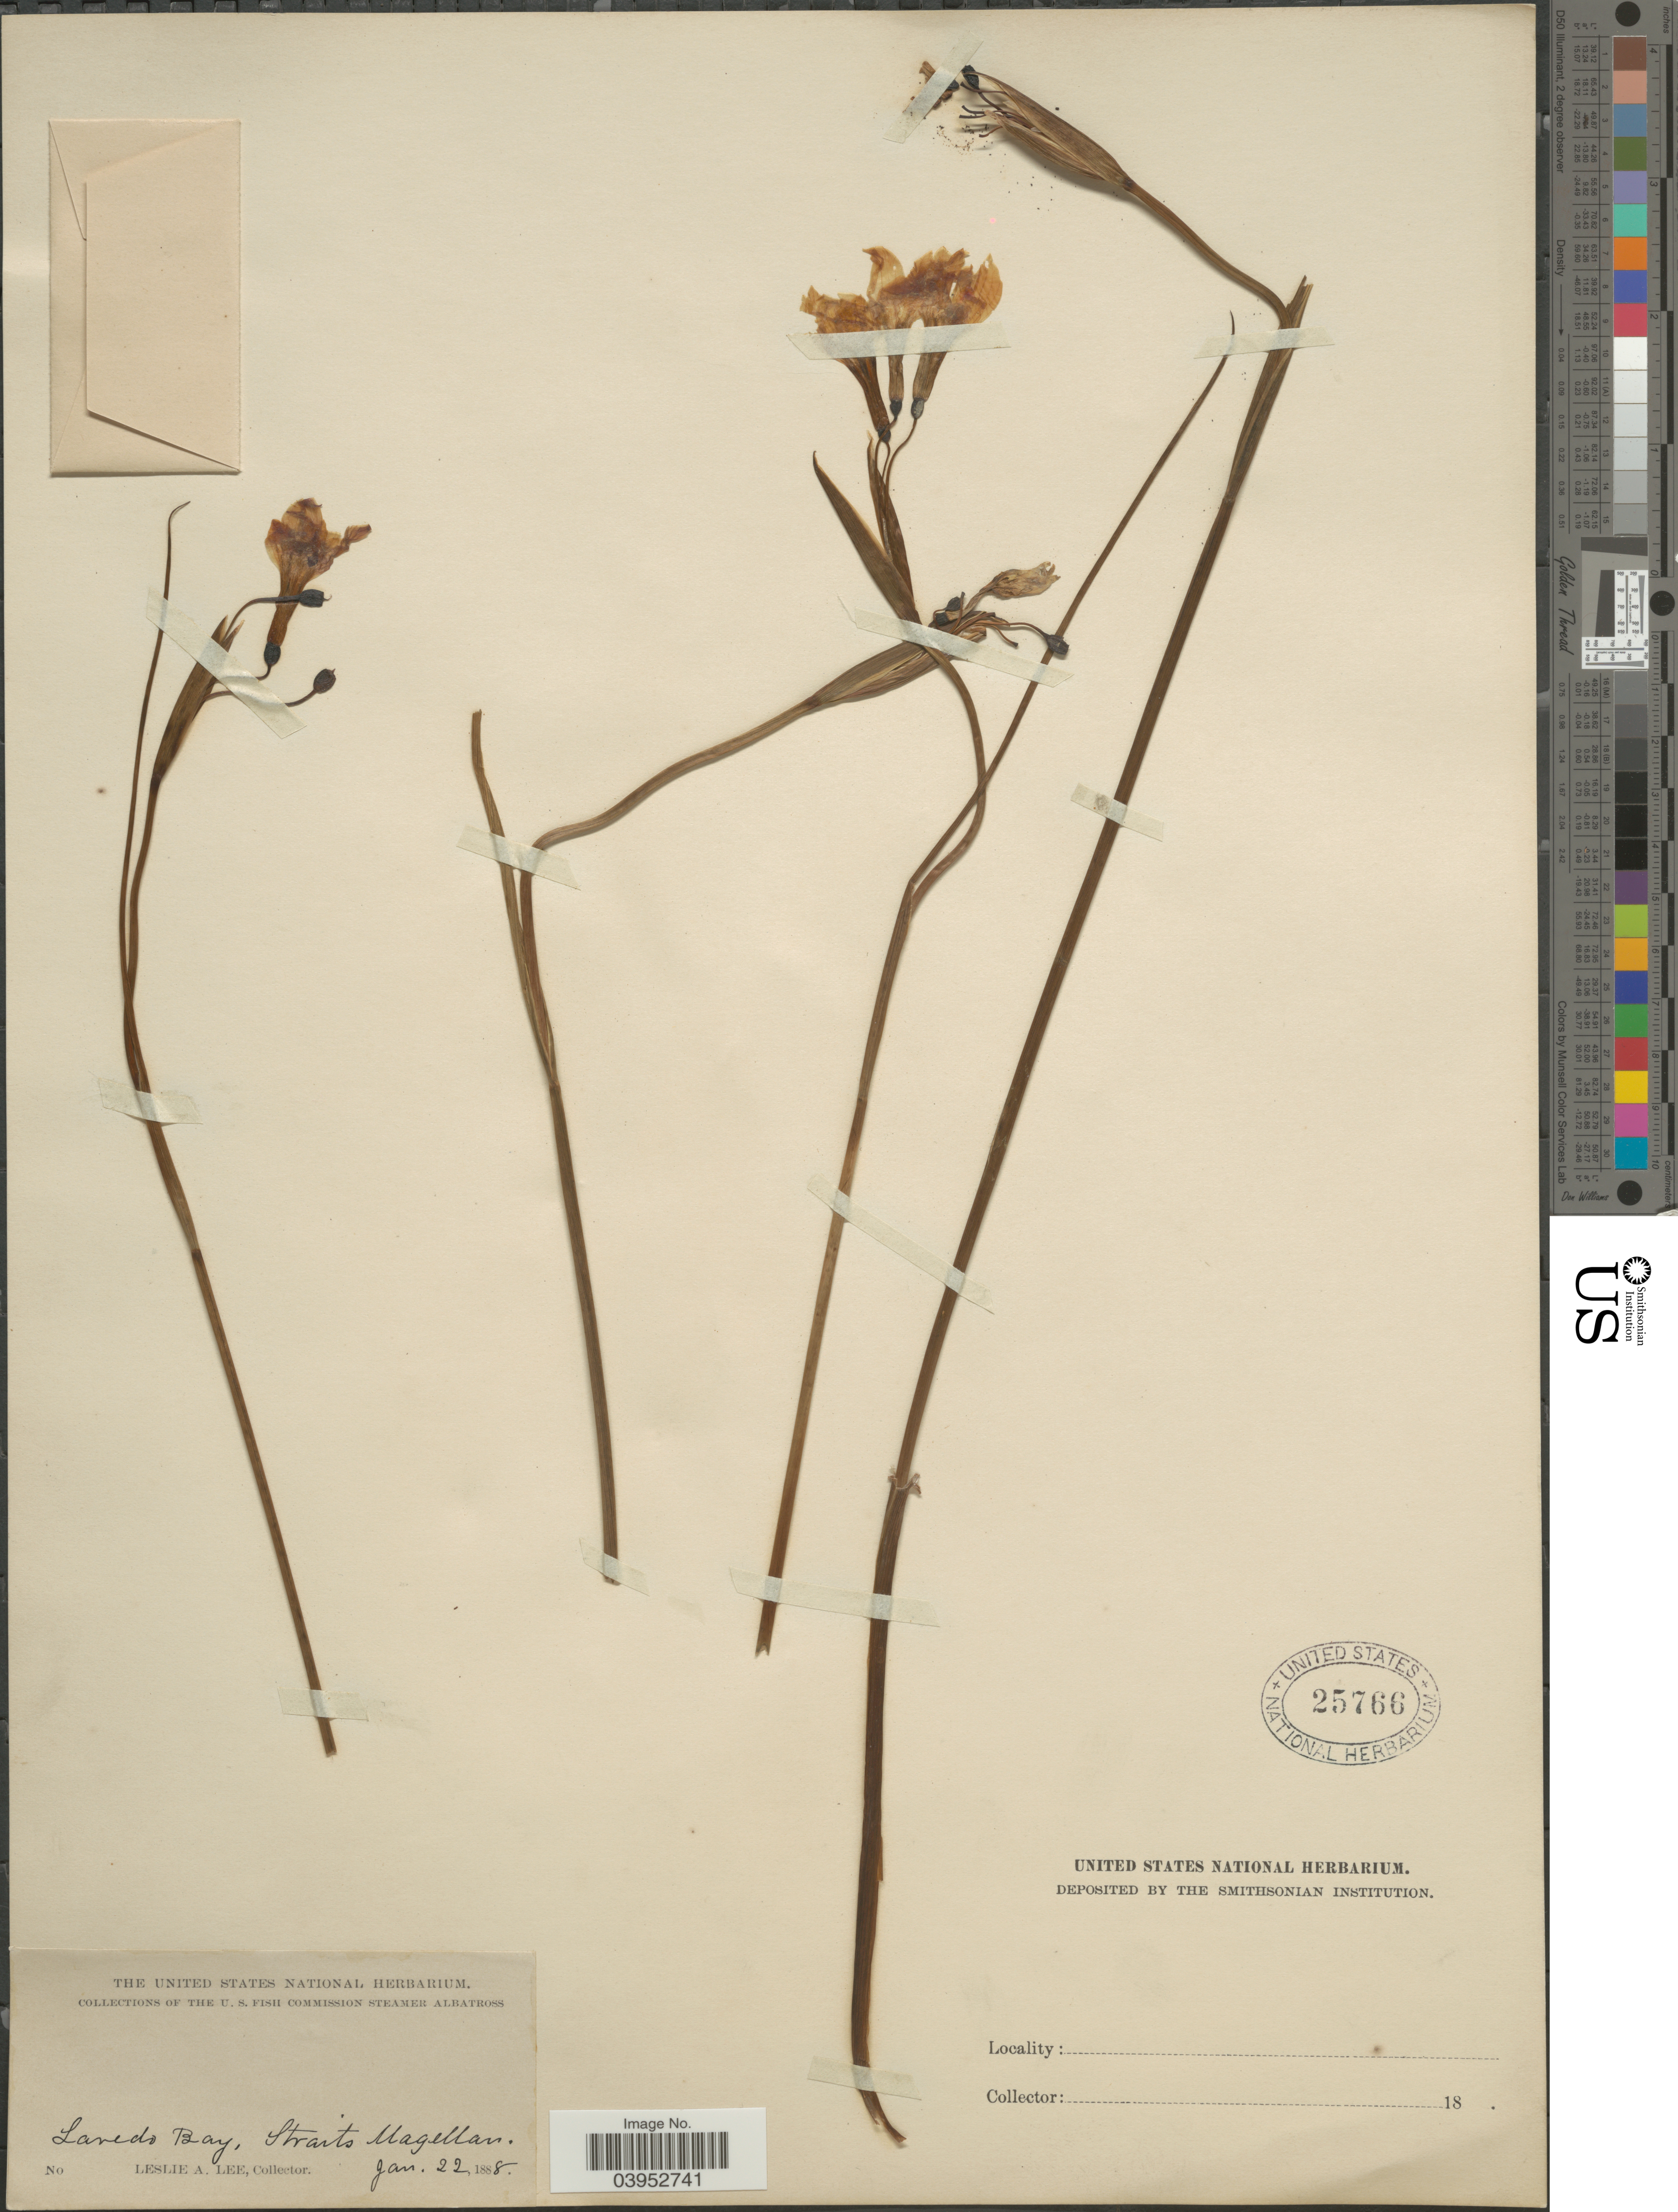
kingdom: Plantae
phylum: Tracheophyta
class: Liliopsida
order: Asparagales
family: Iridaceae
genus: Sisyrinchium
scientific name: Sisyrinchium sp.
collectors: L. Lee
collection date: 1888-01-22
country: Chile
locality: Laredo Bay, Straits Magellan.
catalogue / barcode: US 25766